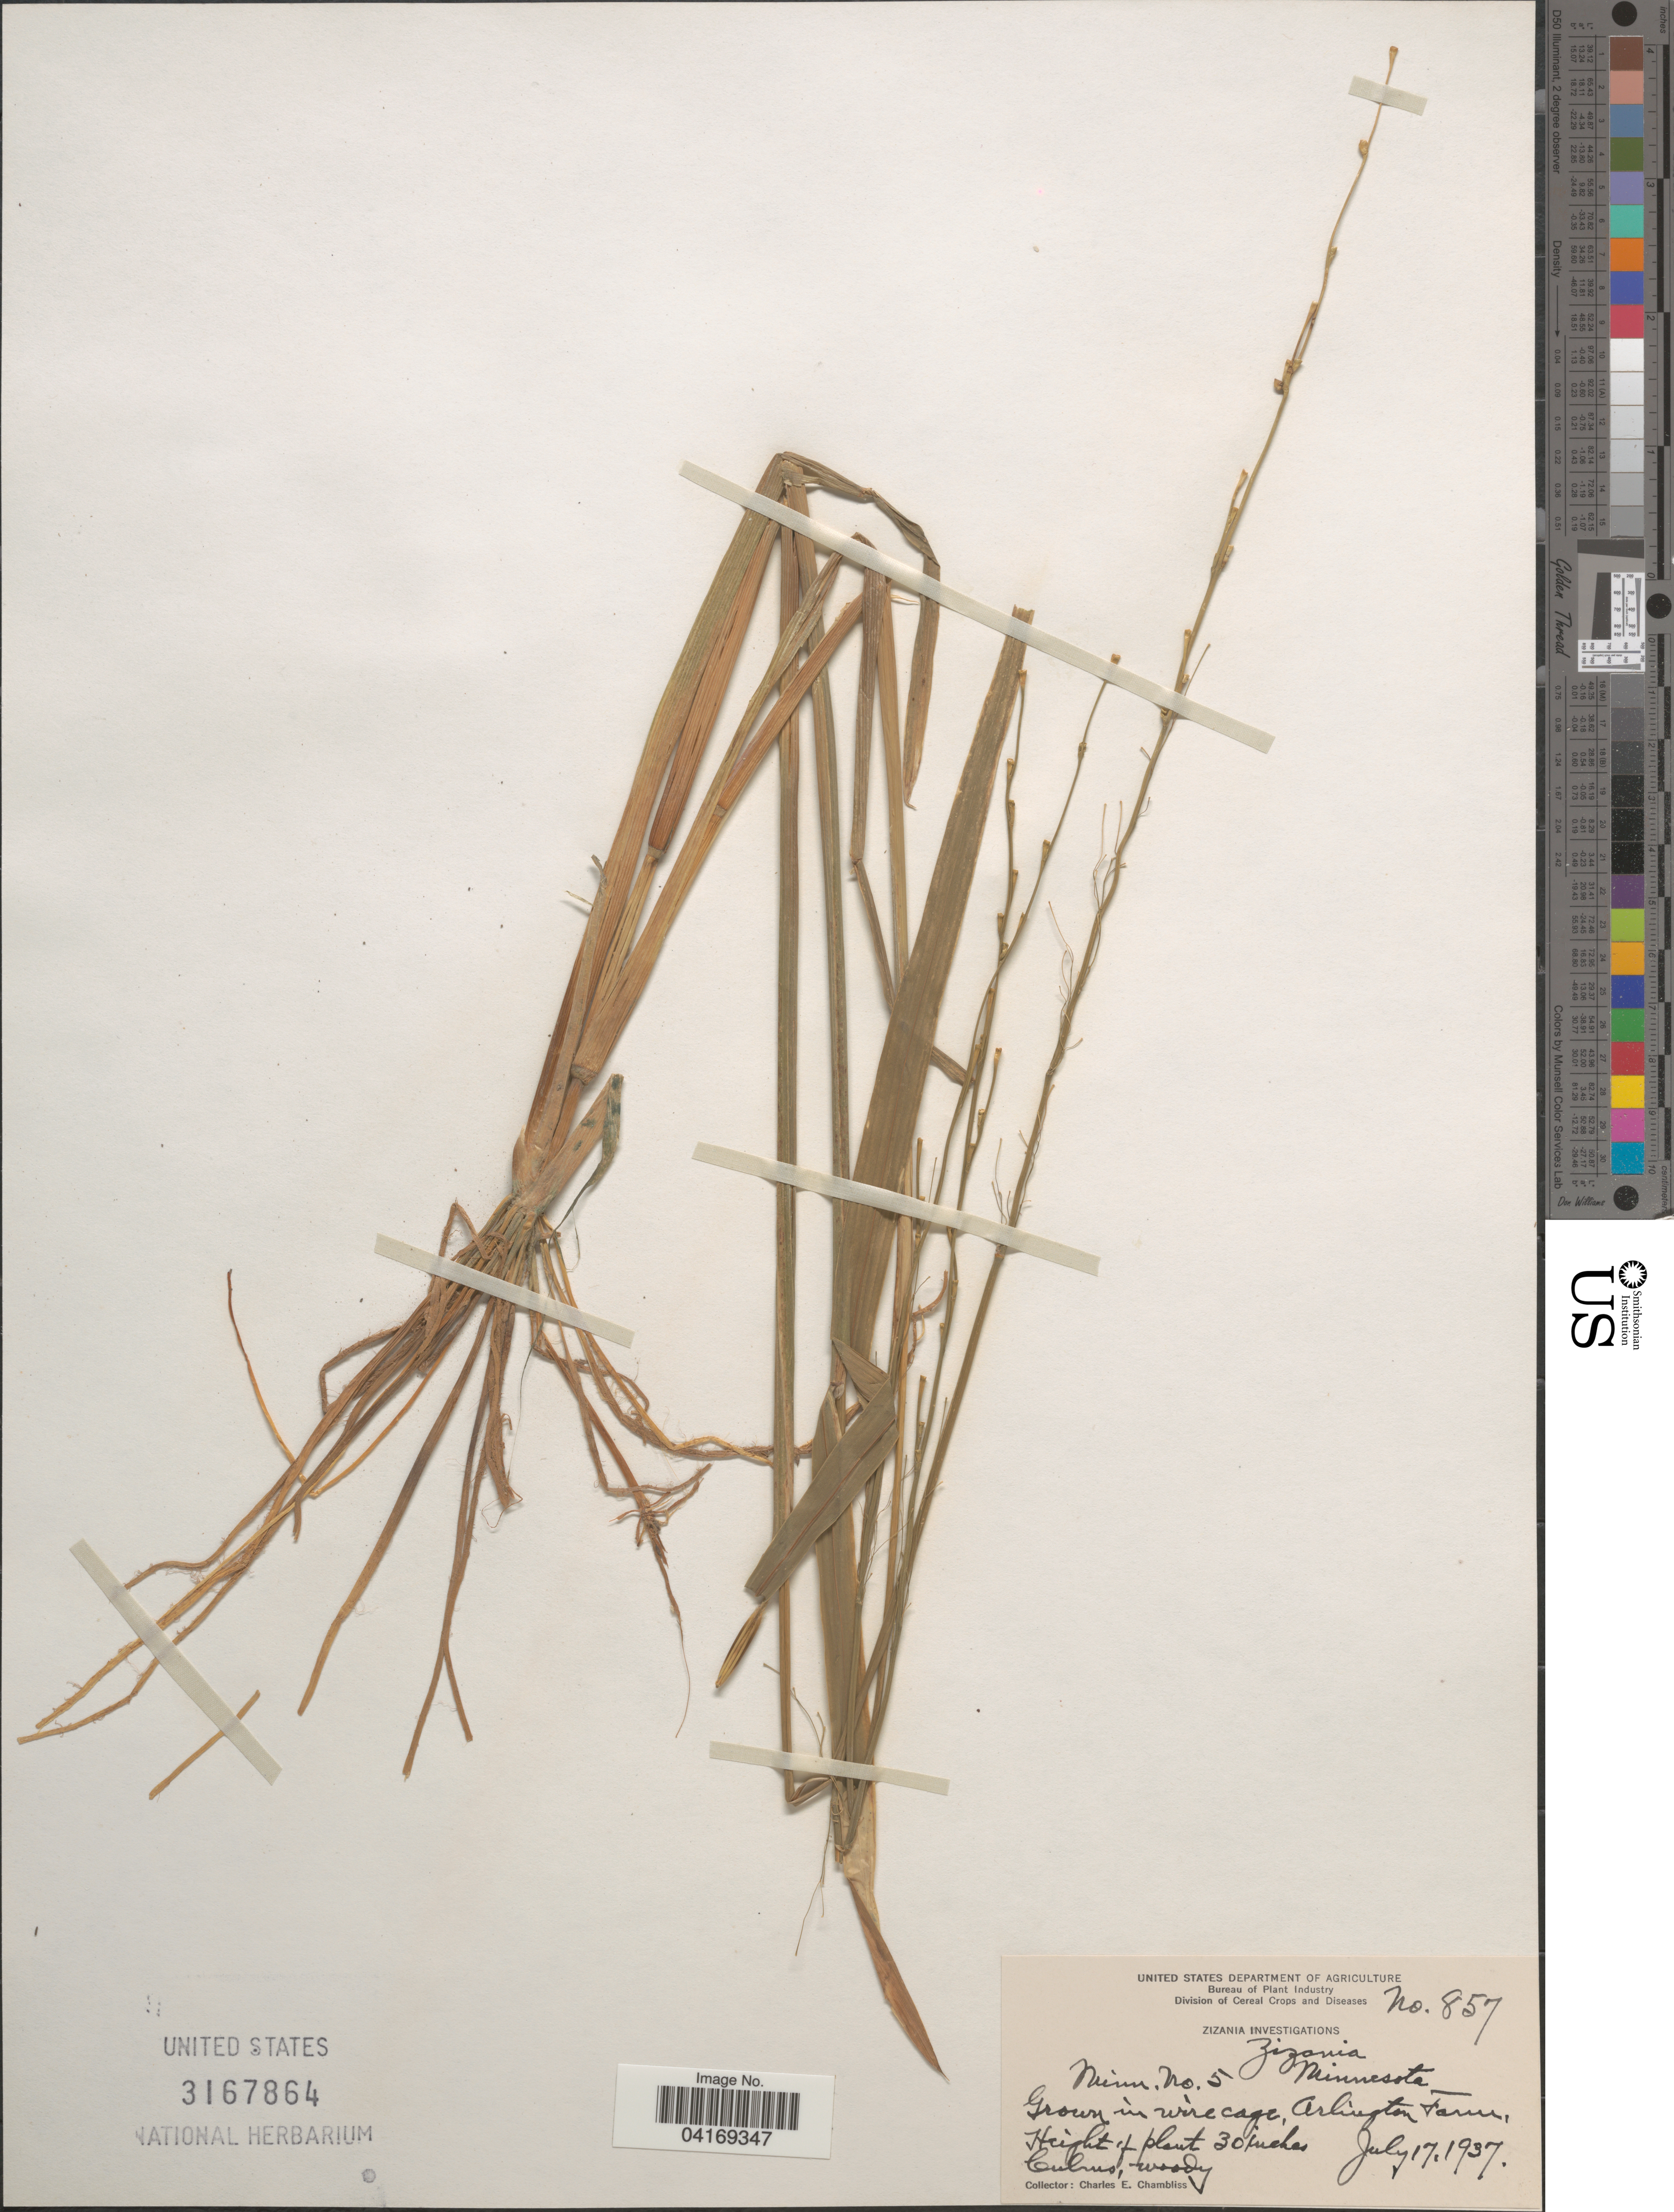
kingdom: Plantae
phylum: Tracheophyta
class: Liliopsida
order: Poales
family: Poaceae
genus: Zizania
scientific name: Zizania sp.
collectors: C. Chambliss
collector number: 857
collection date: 1937-07-17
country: United States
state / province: Virginia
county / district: Arlington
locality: In wire cage, Arlington Farm.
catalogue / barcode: US 3167864